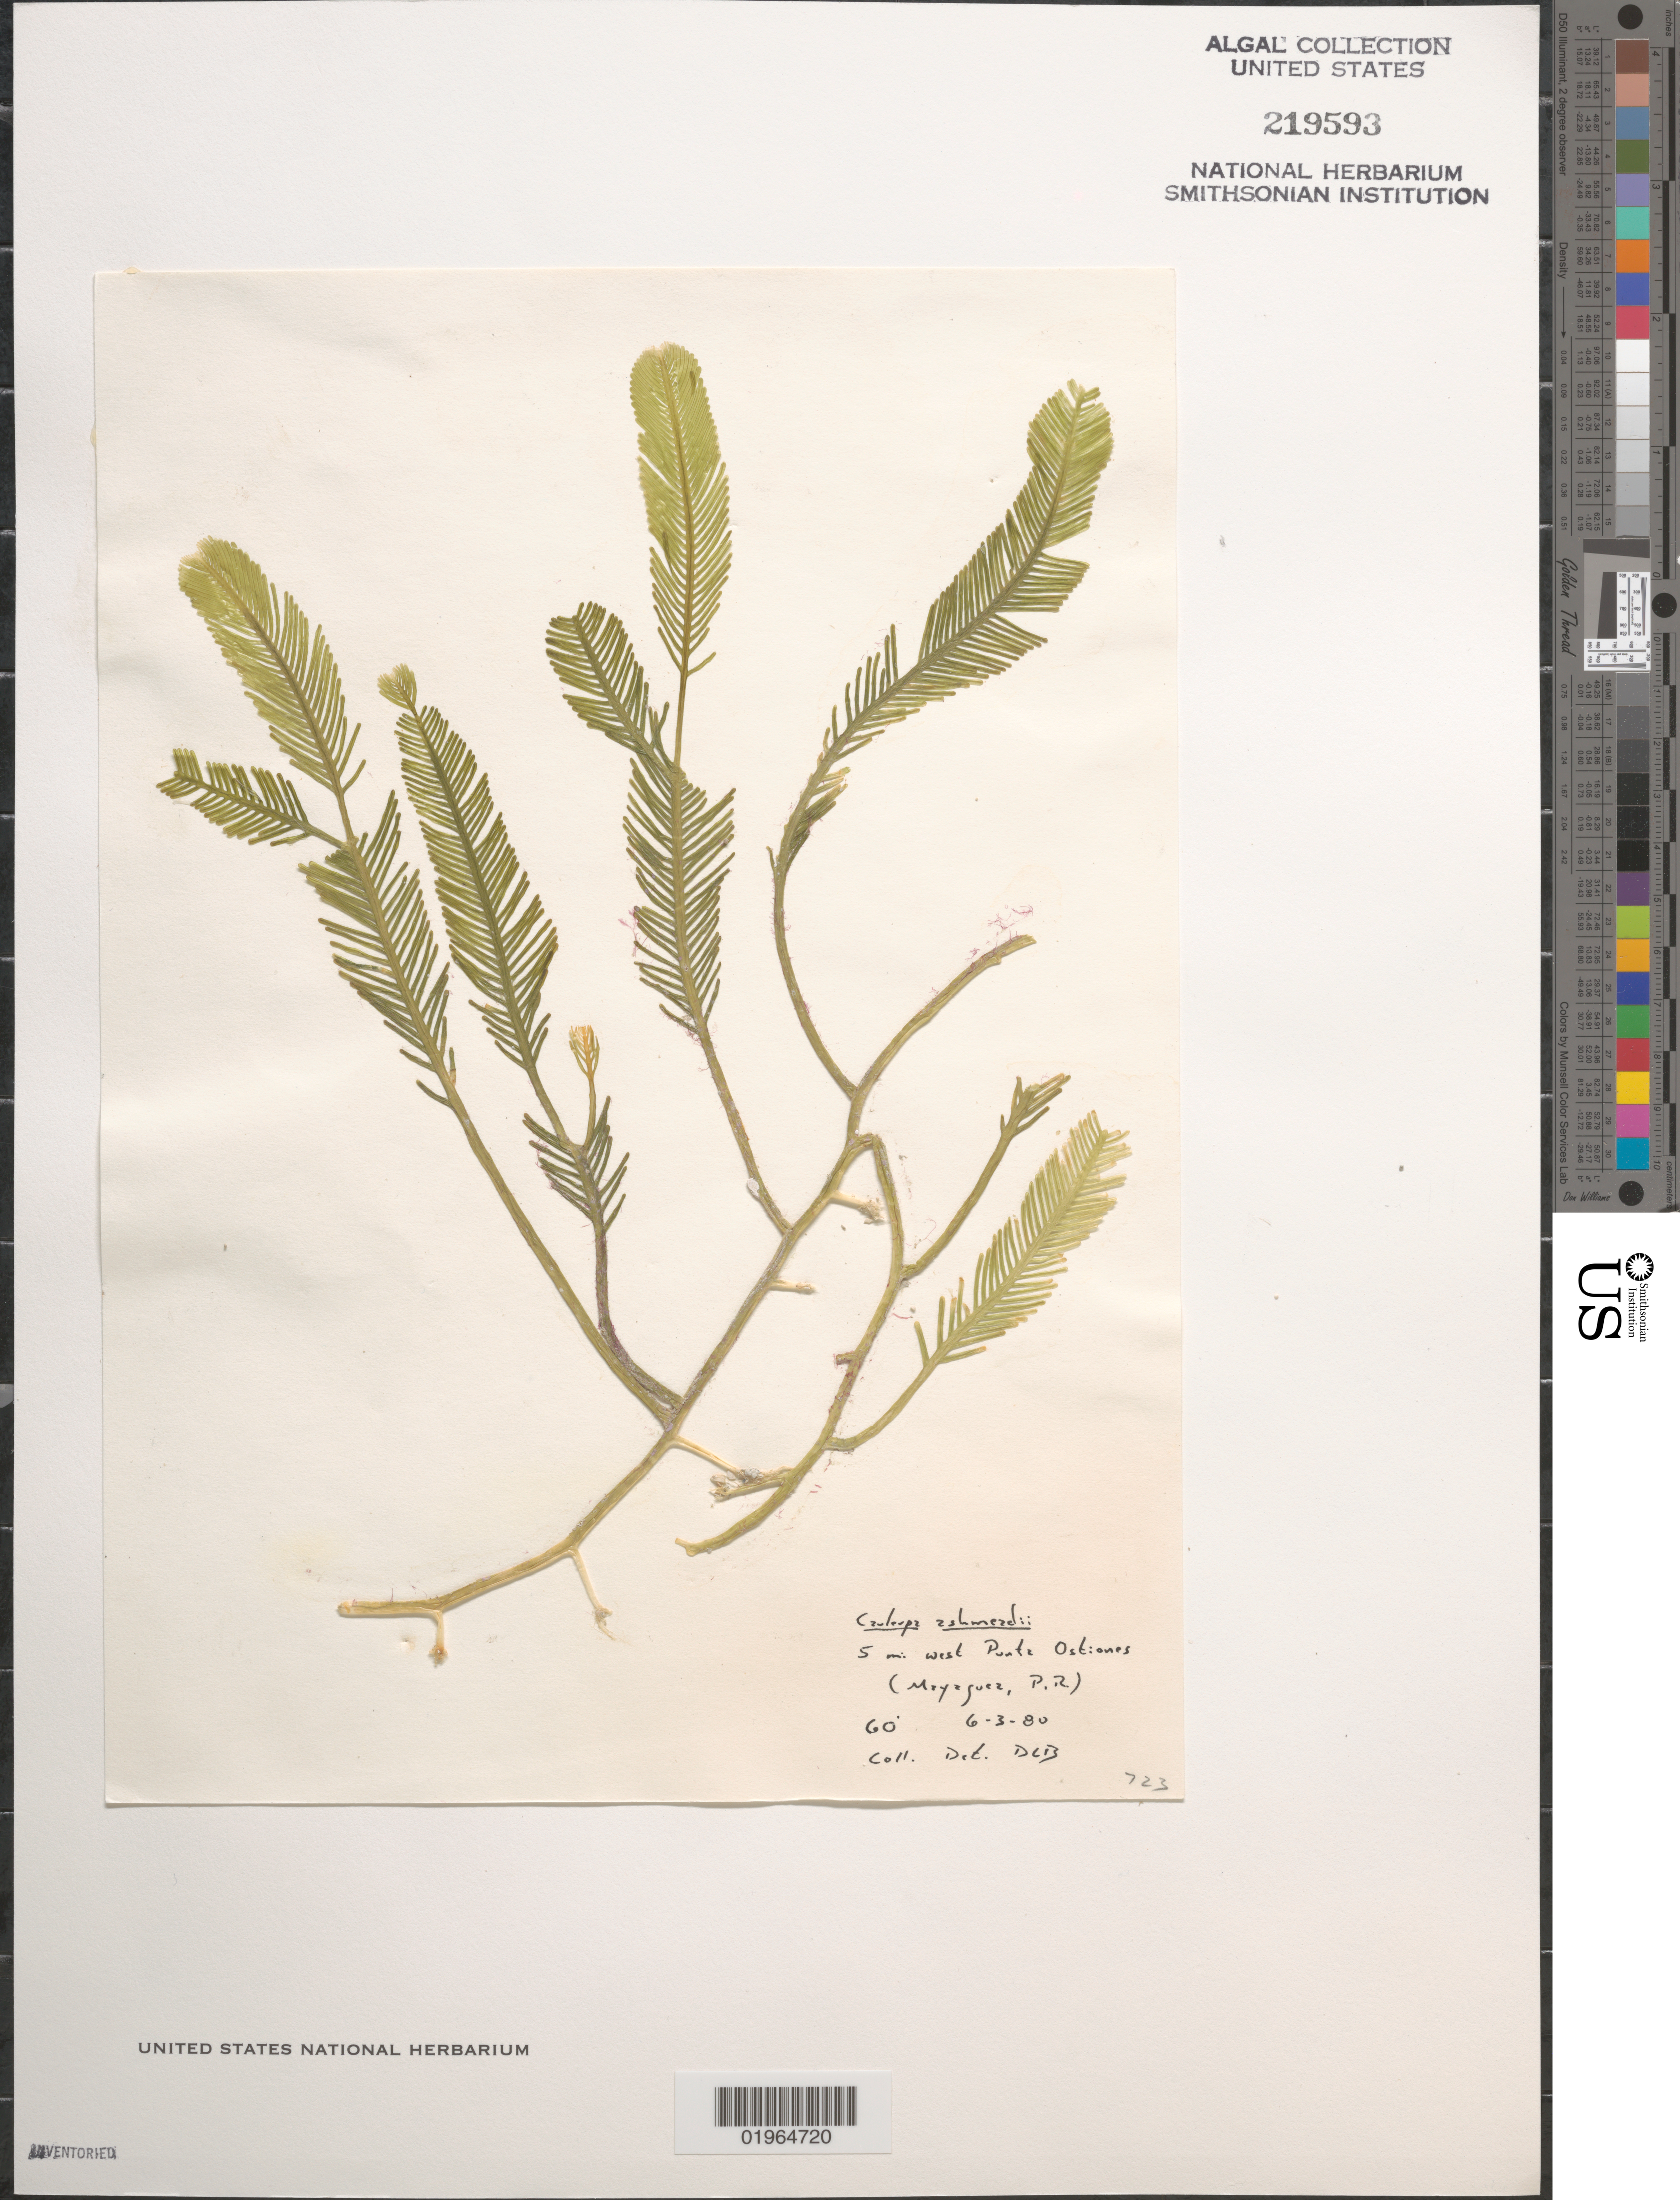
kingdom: Plantae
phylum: Chlorophyta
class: Ulvophyceae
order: Bryopsidales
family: Caulerpaceae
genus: Caulerpa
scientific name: Caulerpa ashmeadii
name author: Harv.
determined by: Ballantine, D. L.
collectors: D.L. Ballantine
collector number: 723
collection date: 1980-06-03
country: Puerto Rico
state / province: Mayagüez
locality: Punta Ostiones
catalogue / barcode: US 219593